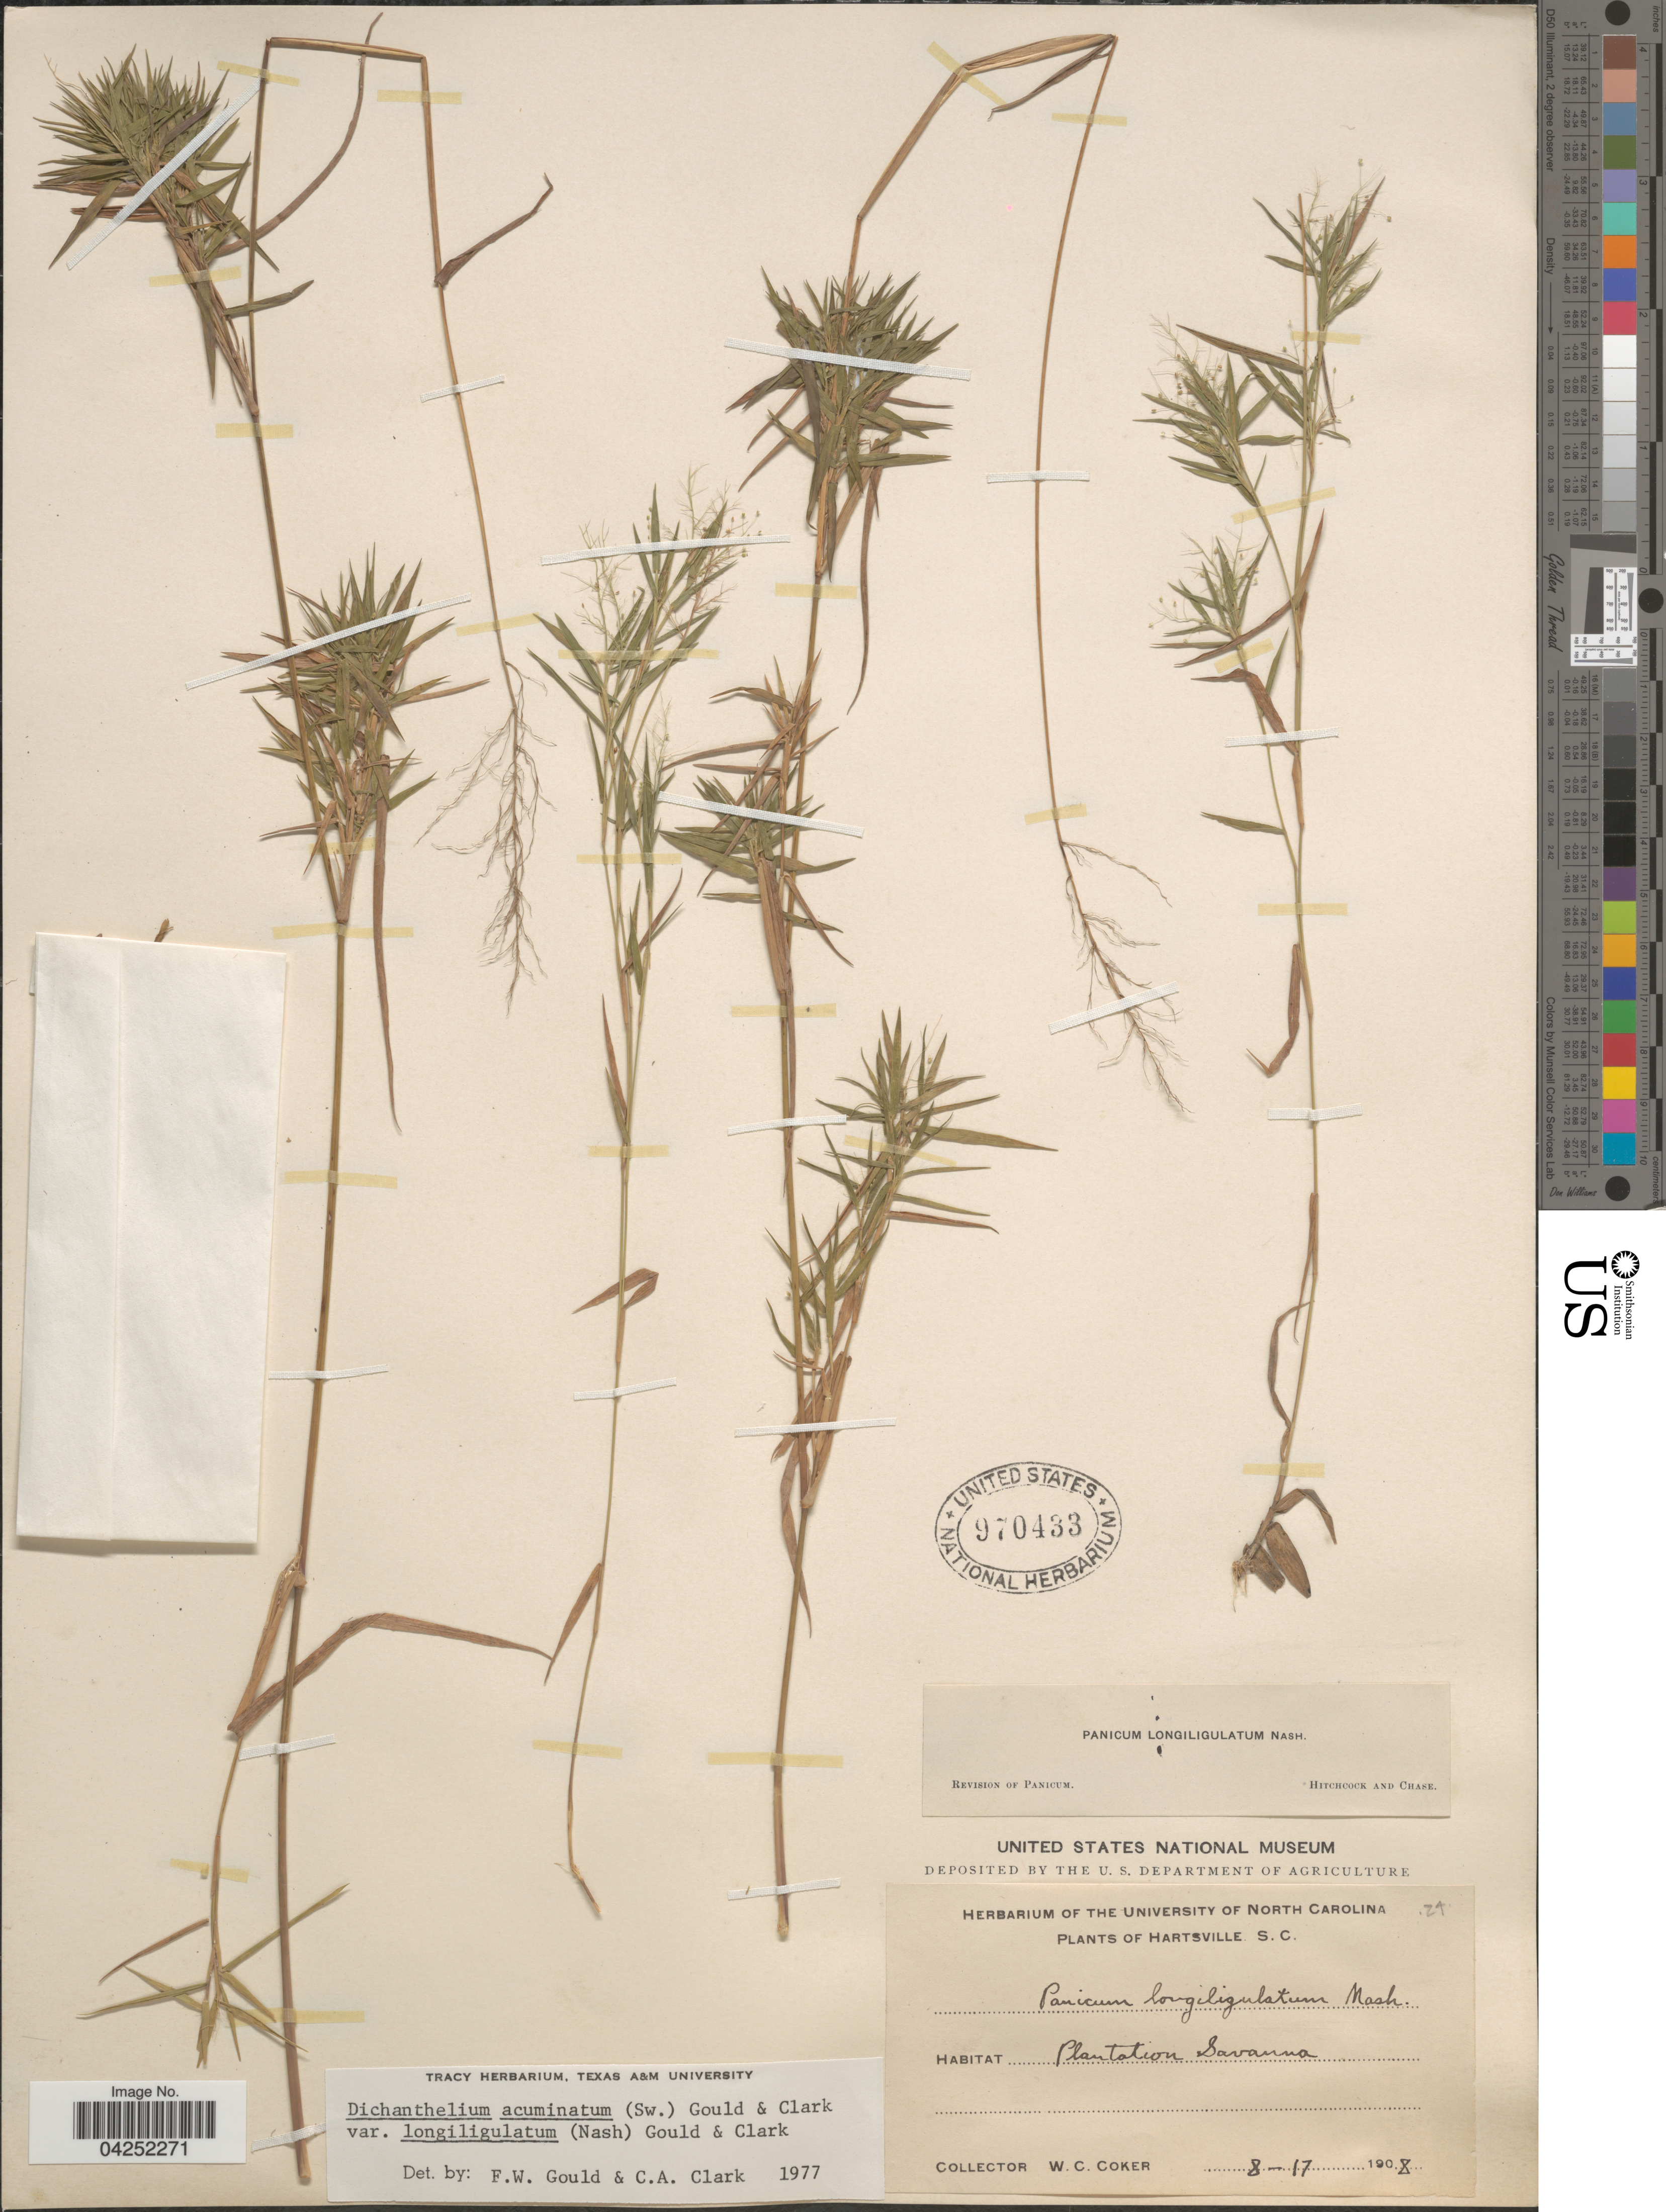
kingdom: Plantae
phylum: Tracheophyta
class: Liliopsida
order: Poales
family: Poaceae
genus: Dichanthelium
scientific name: Dichanthelium acuminatum var. longiligulatum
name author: (Nash) Gould & C.A. Clark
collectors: W. Coker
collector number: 24?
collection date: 1908-08-17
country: United States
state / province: South Carolina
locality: Hartsville. Plantation Savanna.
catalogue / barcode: US 970433